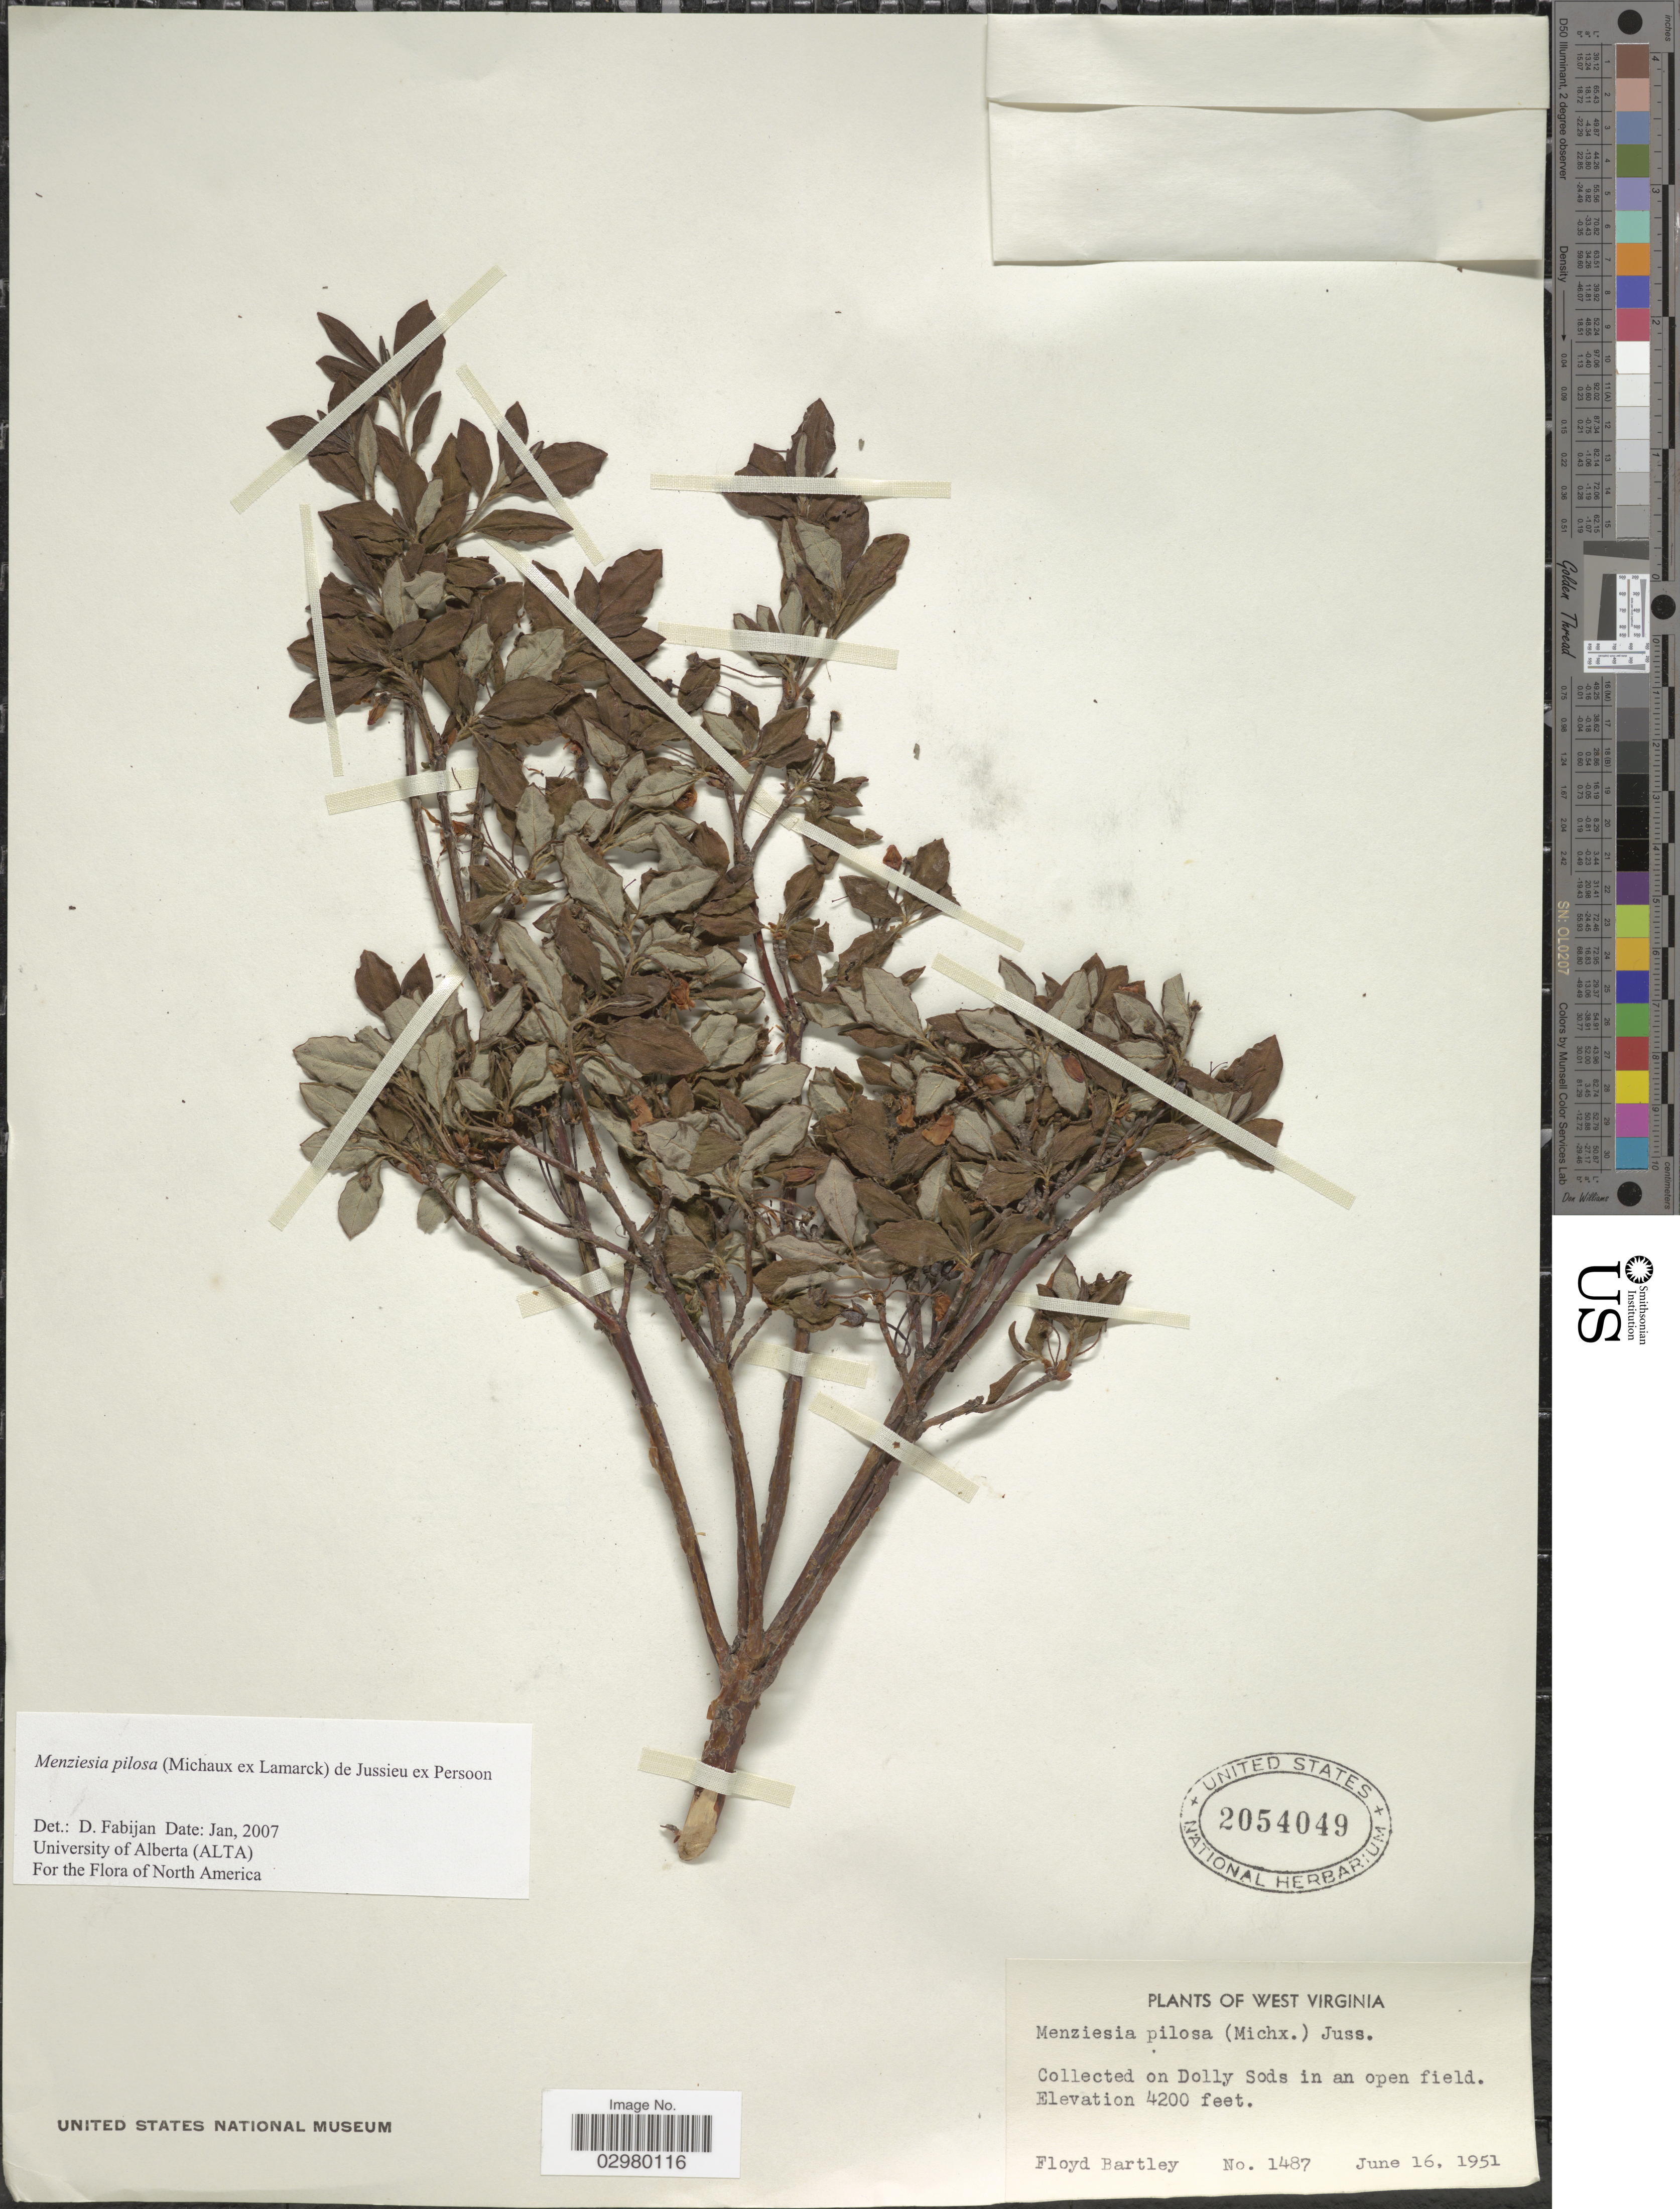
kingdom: Plantae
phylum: Tracheophyta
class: Magnoliopsida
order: Ericales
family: Ericaceae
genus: Menziesia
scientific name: Menziesia pilosa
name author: (Michx.) Juss.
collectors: F. Bartley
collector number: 1487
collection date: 1951-06-16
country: United States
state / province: West Virginia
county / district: Randolph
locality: Dolly Sods in an open field.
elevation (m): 1280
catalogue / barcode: US 2054049